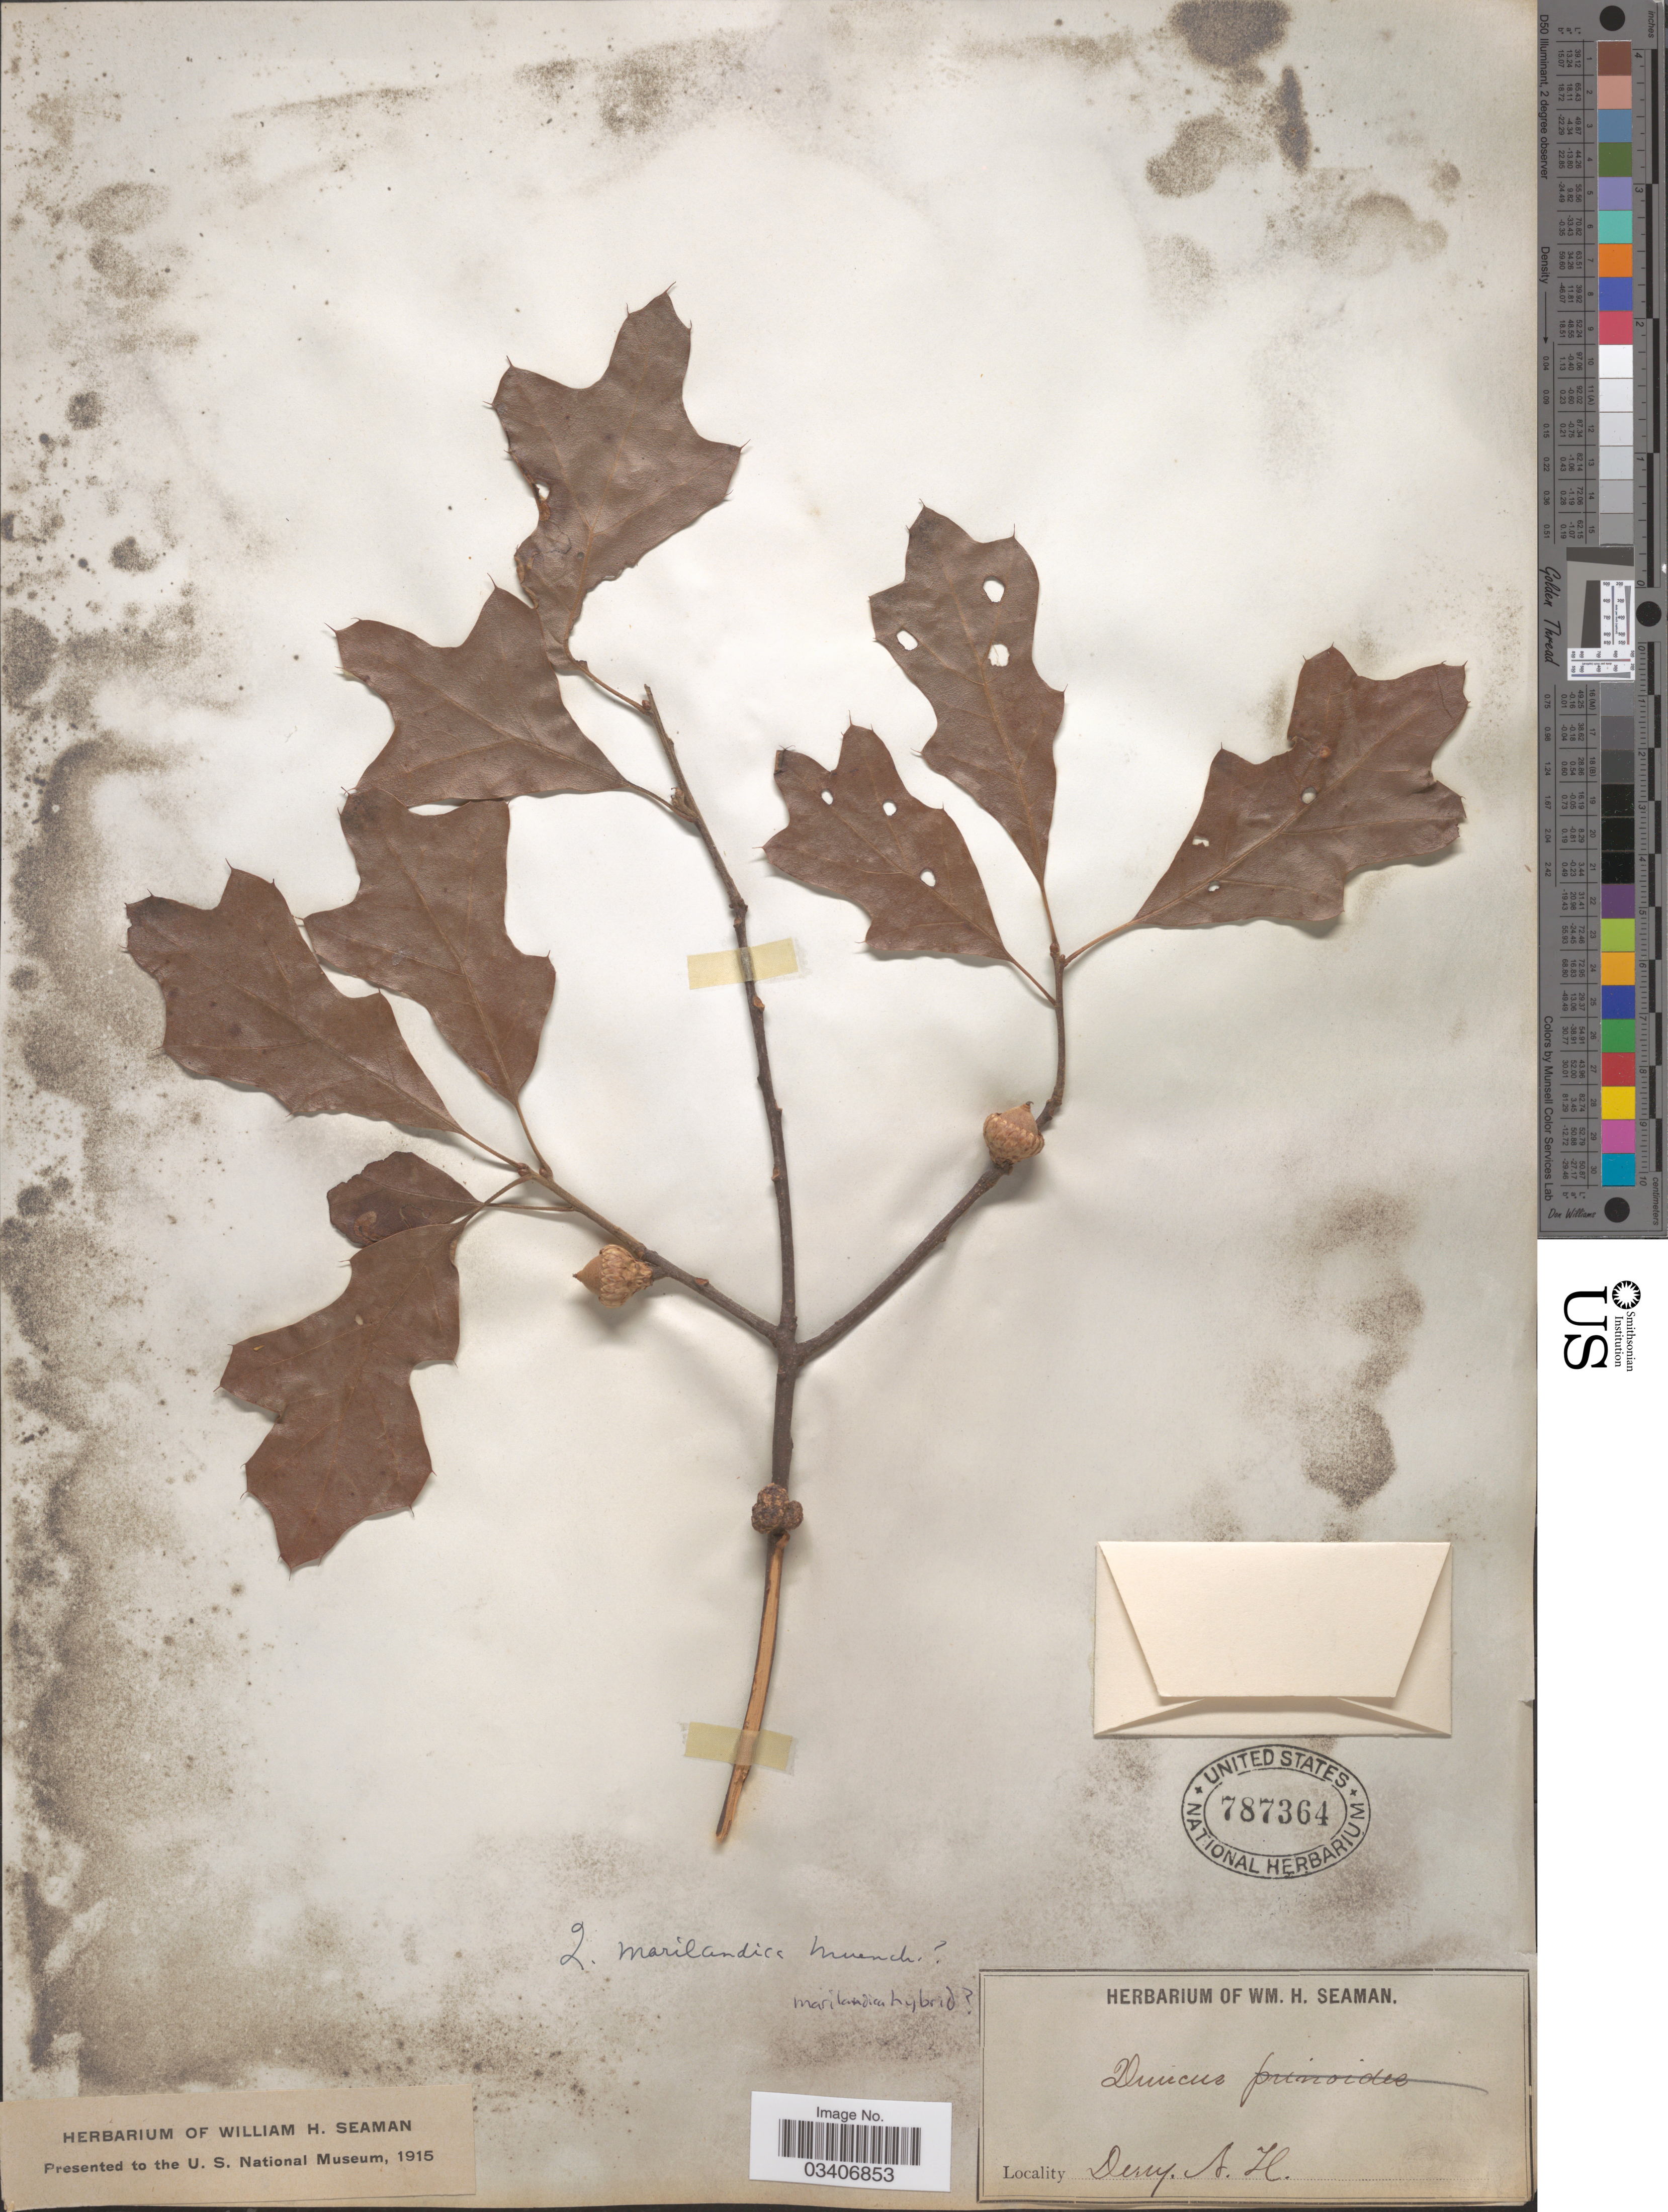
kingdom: Plantae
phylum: Tracheophyta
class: Magnoliopsida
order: Fagales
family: Fagaceae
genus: Quercus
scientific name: Quercus marylandica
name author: Du Roi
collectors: Ex herb. W. H. Seaman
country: United States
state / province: New Hampshire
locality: Derry.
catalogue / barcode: US 787364